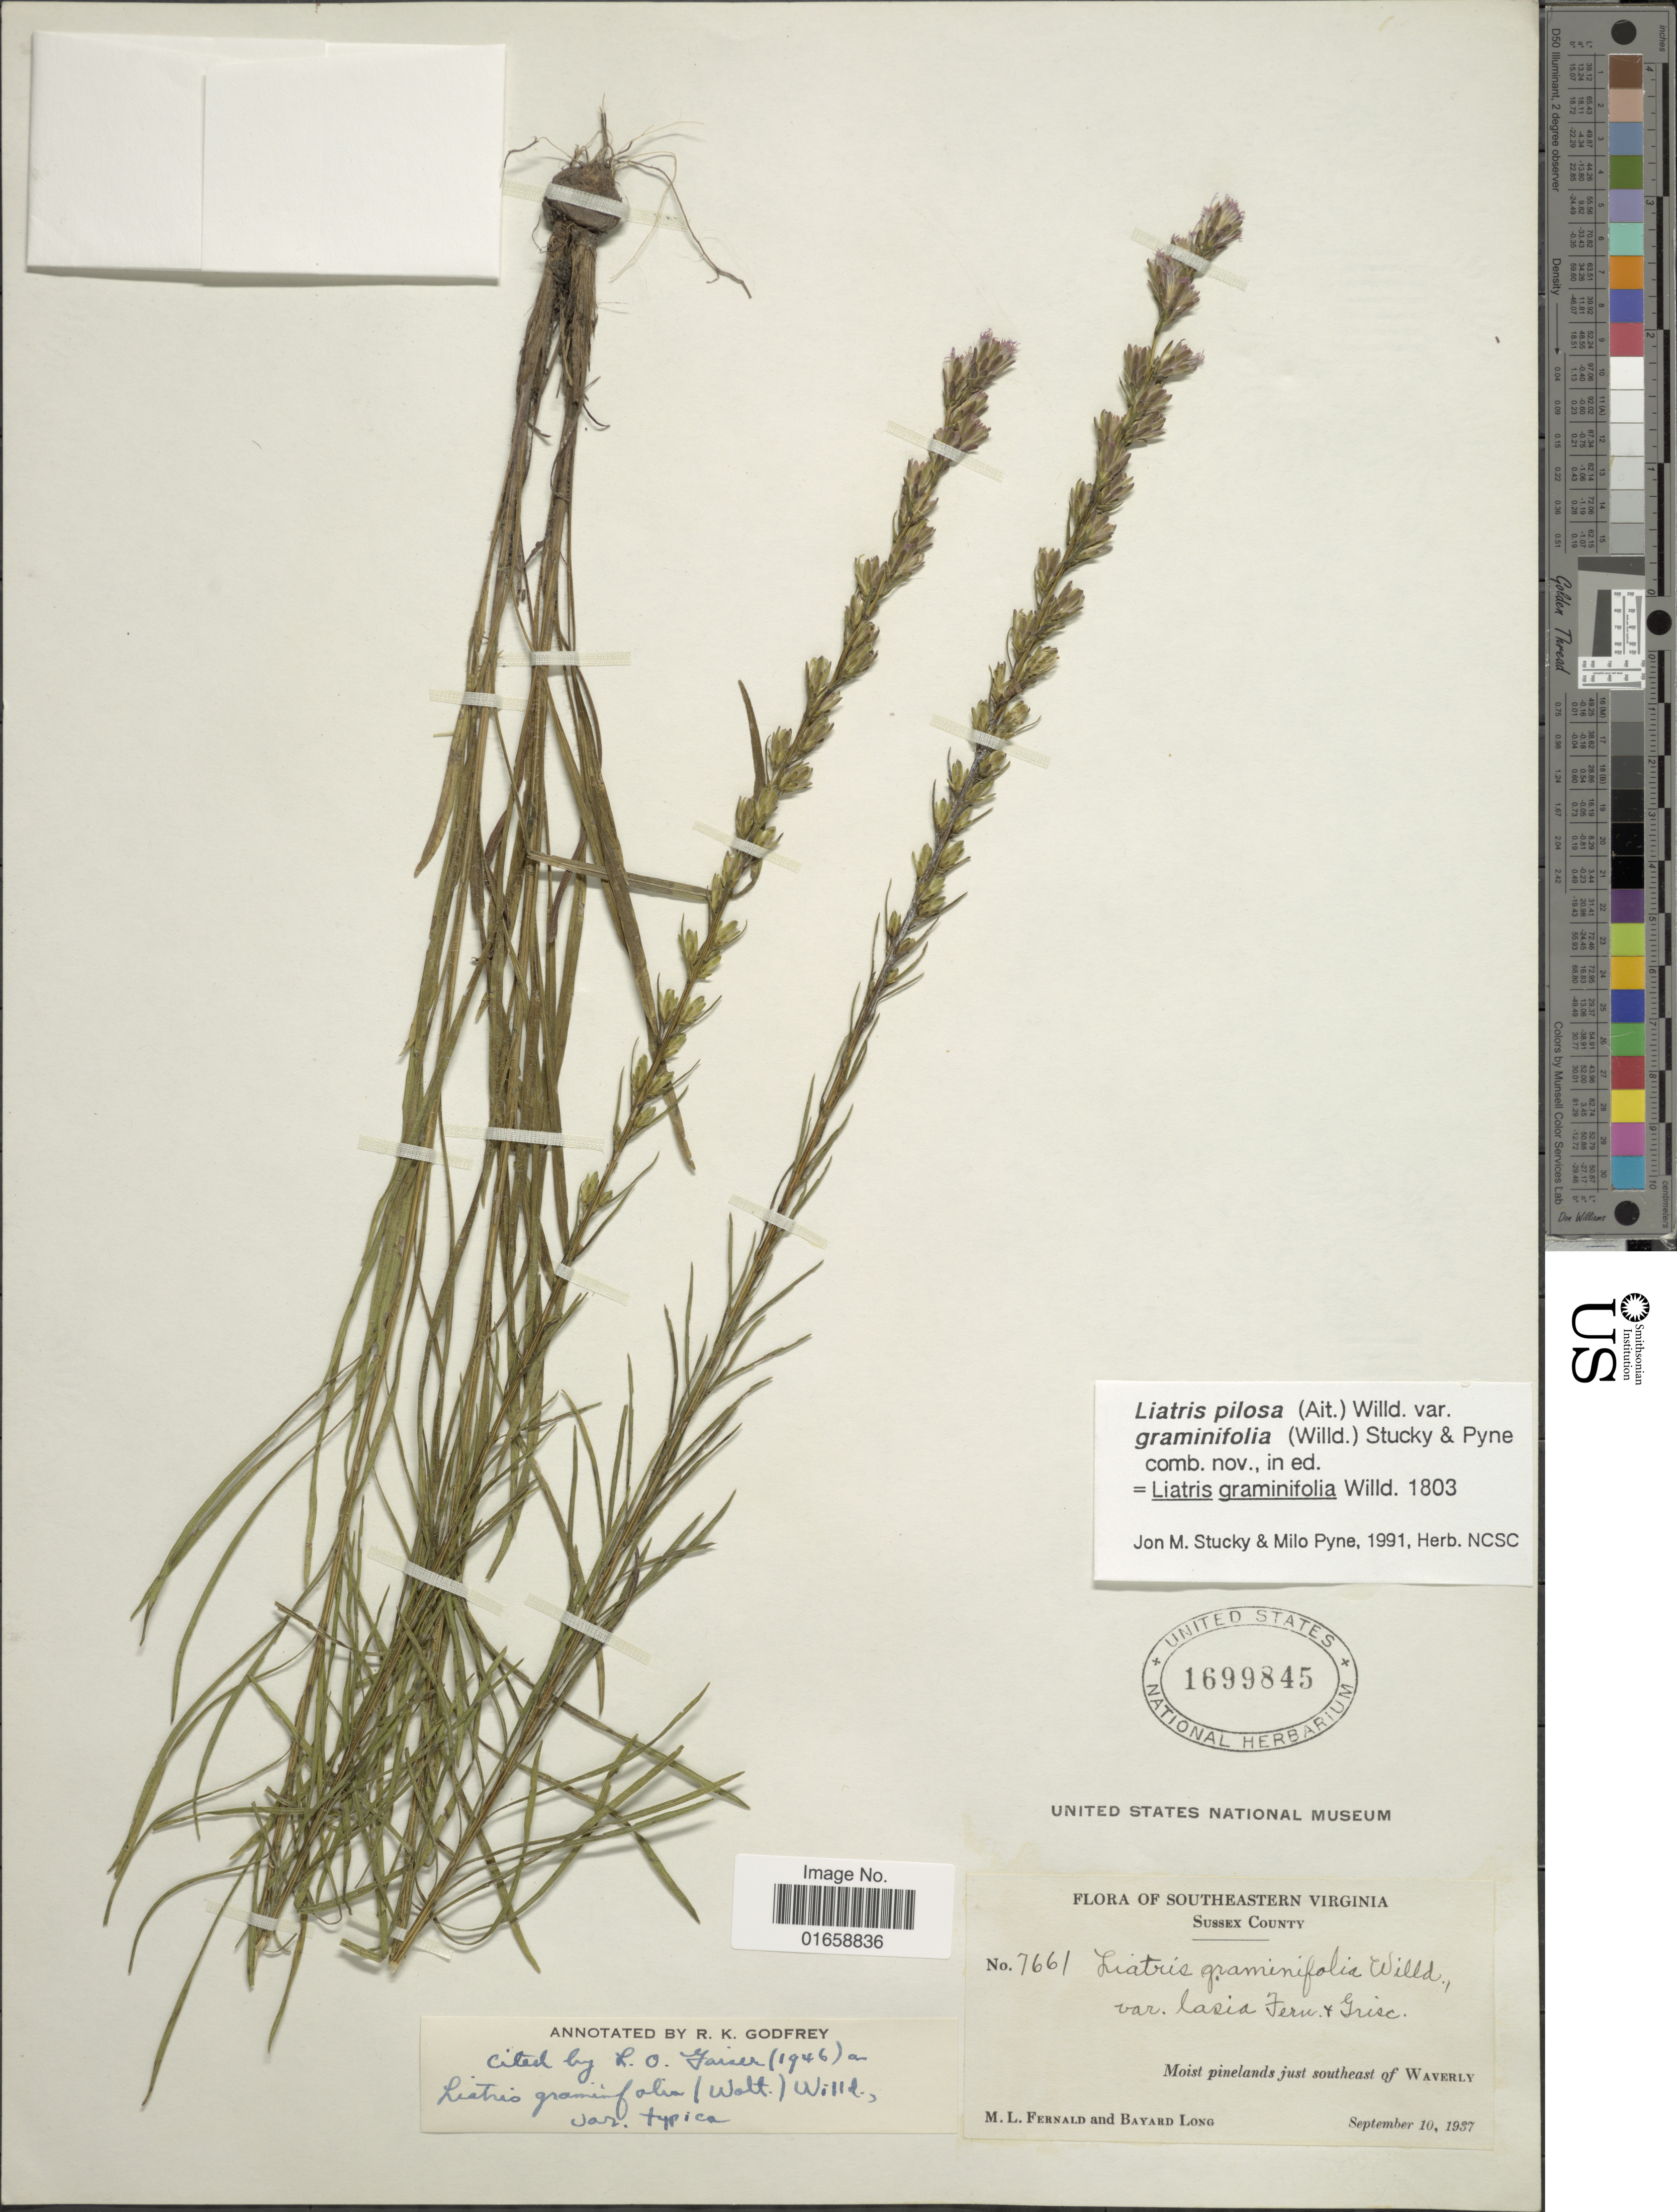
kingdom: Plantae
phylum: Tracheophyta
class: Magnoliopsida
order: Asterales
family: Asteraceae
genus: Liatris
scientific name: Liatris pilosa var. graminifolia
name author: Willd.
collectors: M. L. Fernald & B. Long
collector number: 7661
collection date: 1937-09-10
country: United States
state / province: Virginia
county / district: Sussex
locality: Southeastern Virginia, Sussex County, Moist pinelands just southeast of Waverly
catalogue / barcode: US 1699845